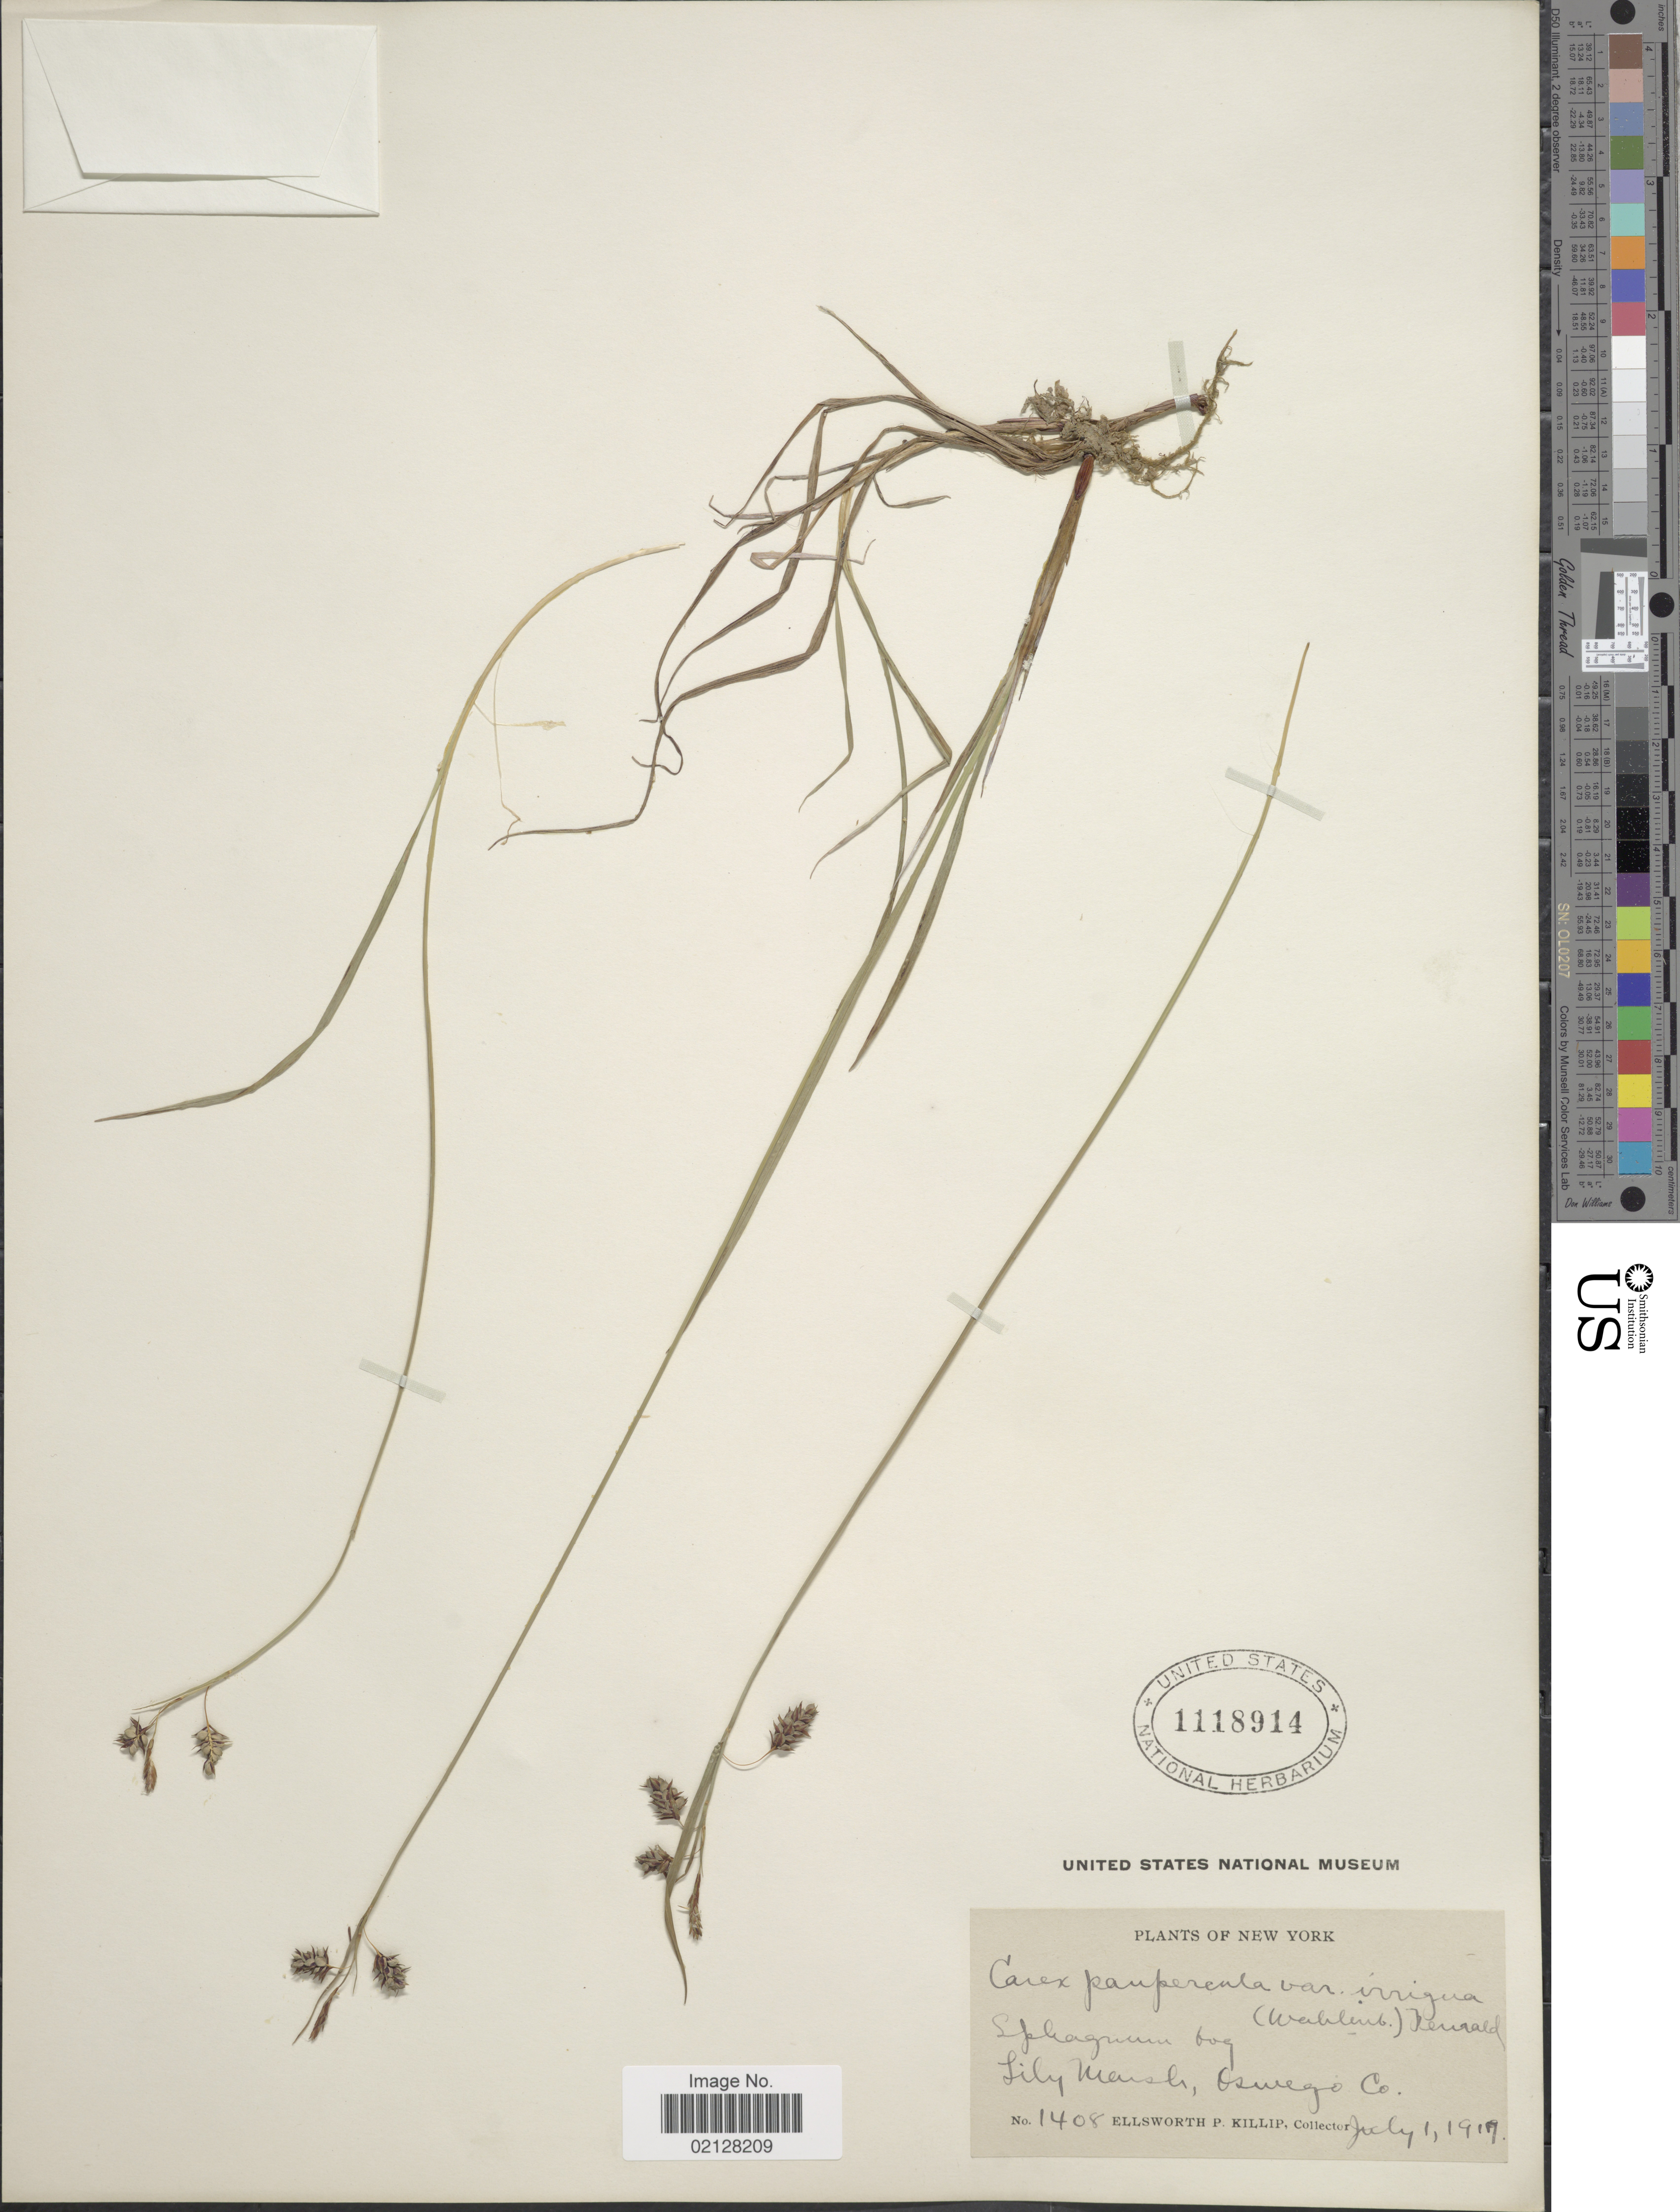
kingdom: Plantae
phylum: Tracheophyta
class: Liliopsida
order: Poales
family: Cyperaceae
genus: Carex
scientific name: Carex magellanica subsp. irrigua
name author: (Wahlenb.) Hiitonen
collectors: E. P. Killip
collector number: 1408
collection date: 1919-07-01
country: United States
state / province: New York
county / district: Oswego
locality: Sphagnum bog. Lily Marsh,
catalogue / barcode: US 1118914